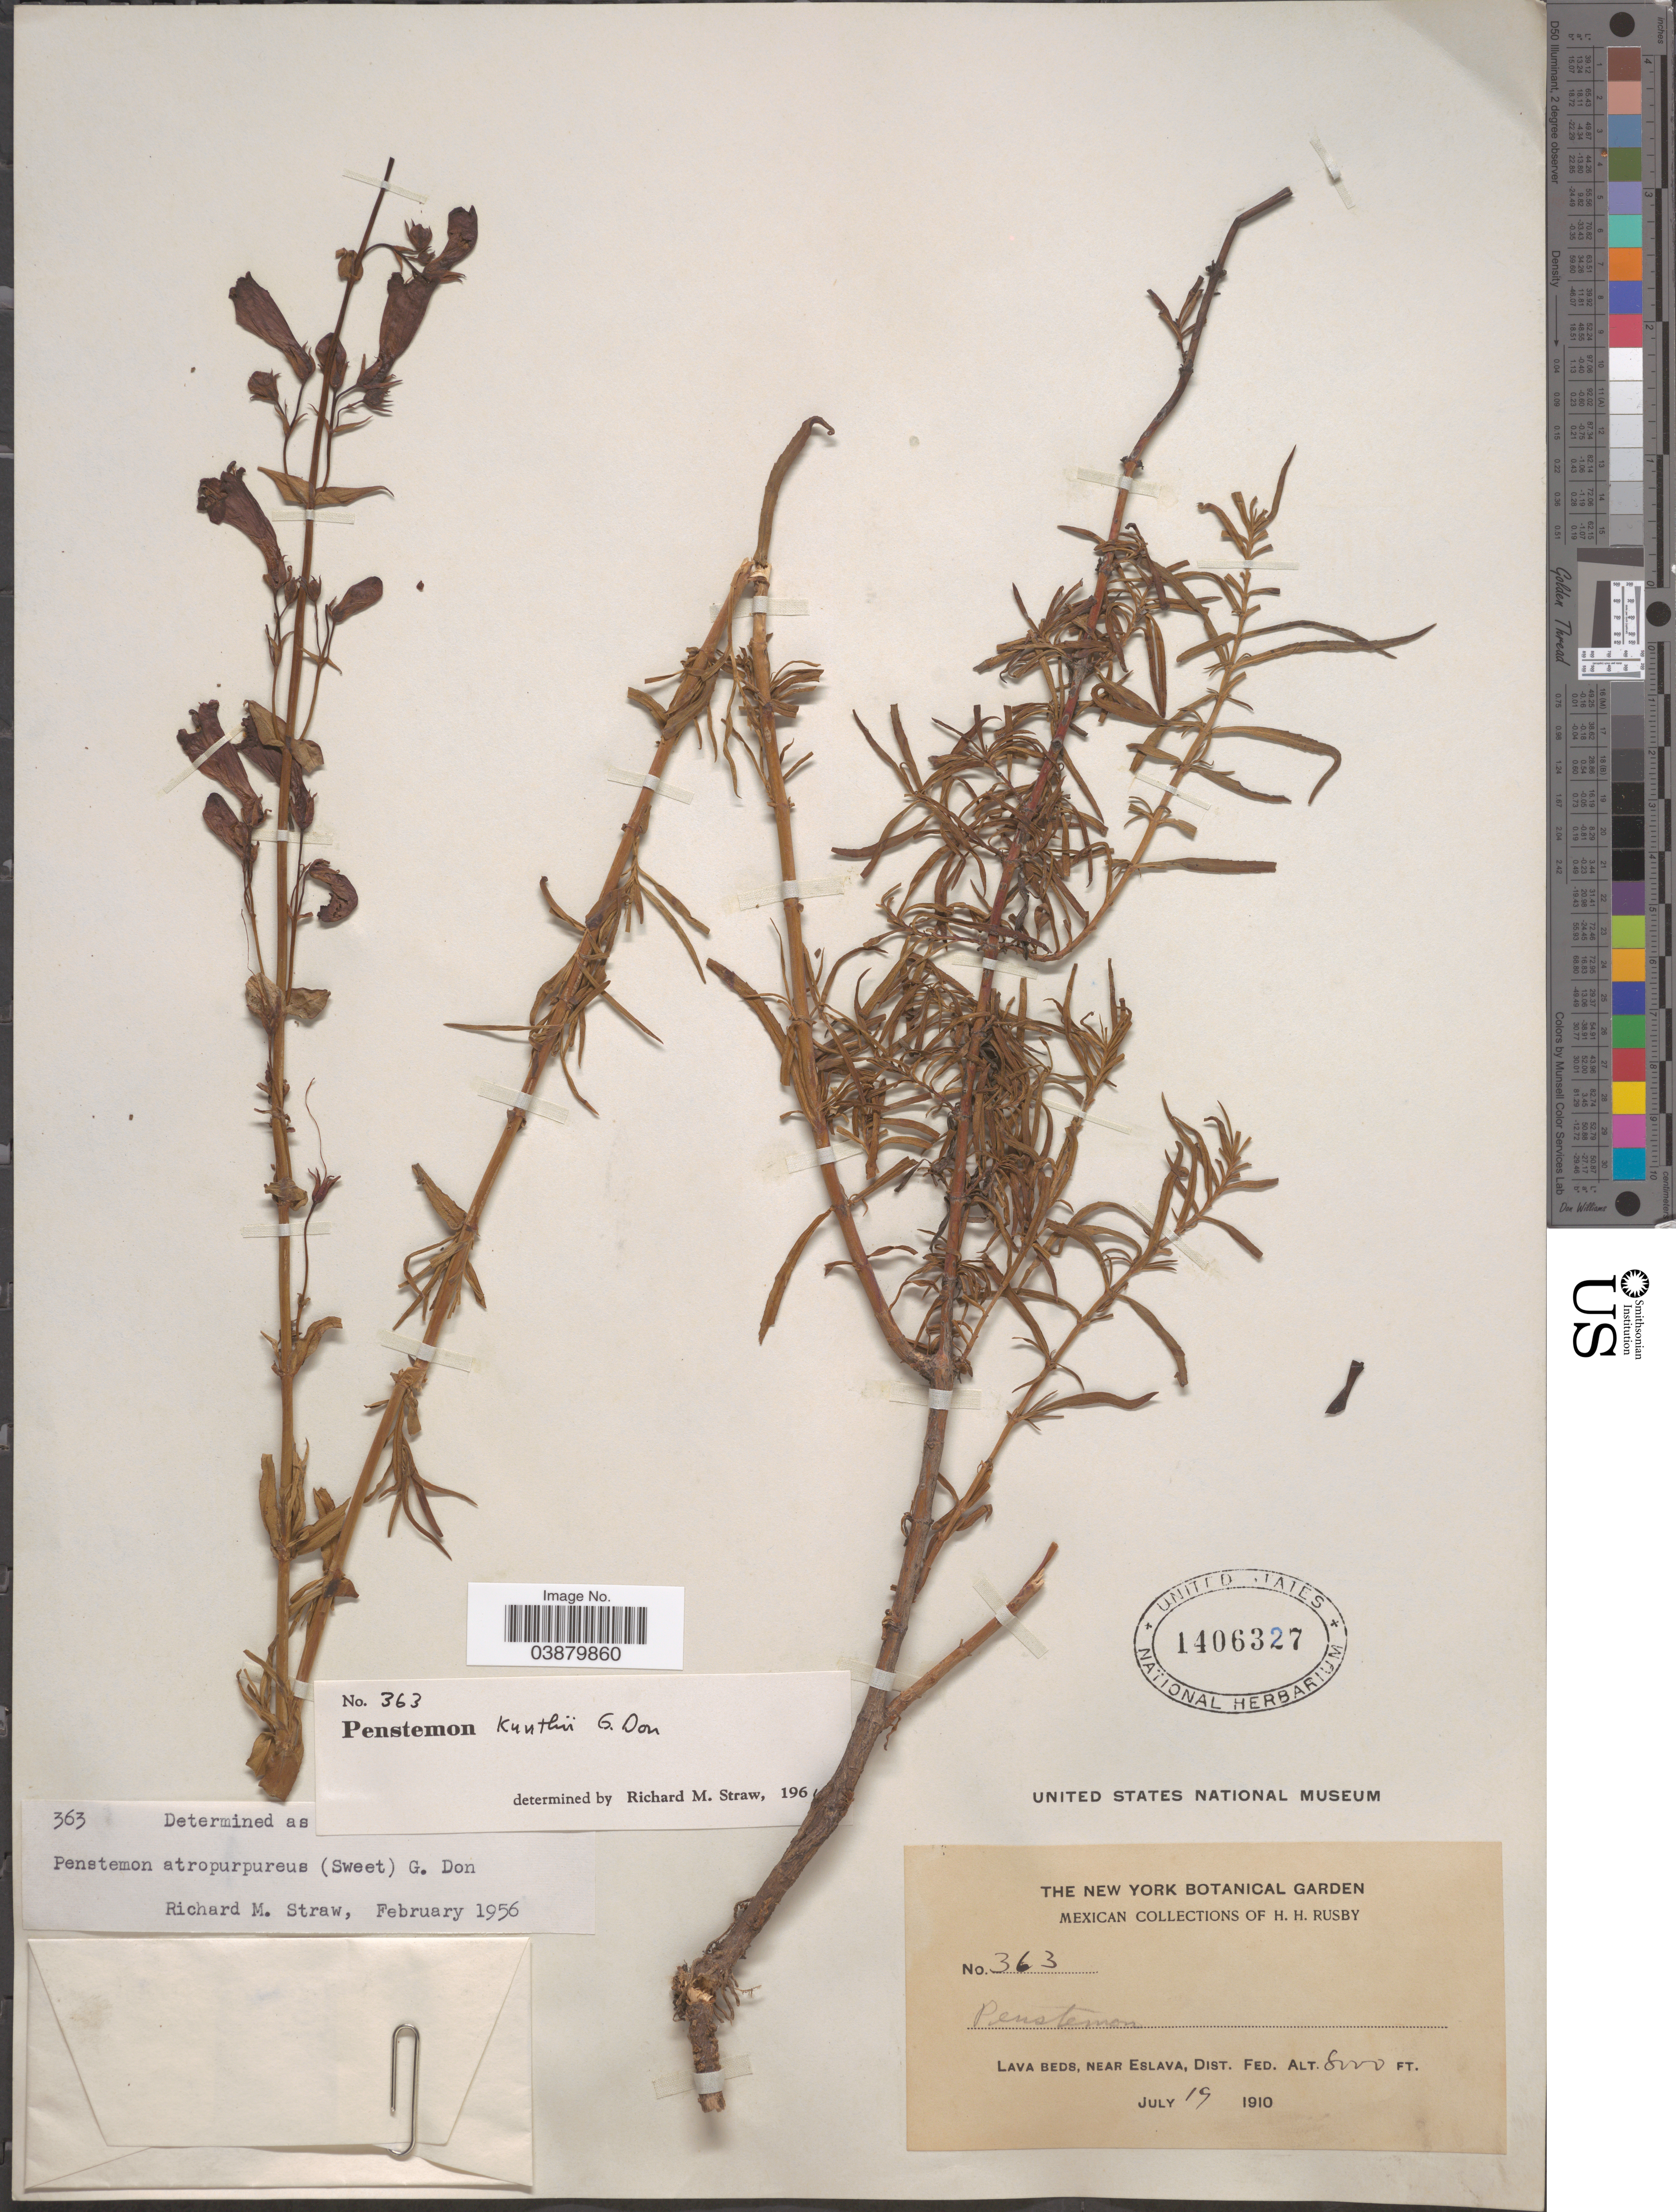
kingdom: Plantae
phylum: Tracheophyta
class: Magnoliopsida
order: Lamiales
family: Plantaginaceae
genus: Penstemon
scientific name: Penstemon kunthii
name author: G. Don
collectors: H. H. Rusby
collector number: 363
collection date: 1910-07-19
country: Mexico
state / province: Distrito Federal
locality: Lava beds, near Eslava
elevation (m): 2438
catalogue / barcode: US 1406327